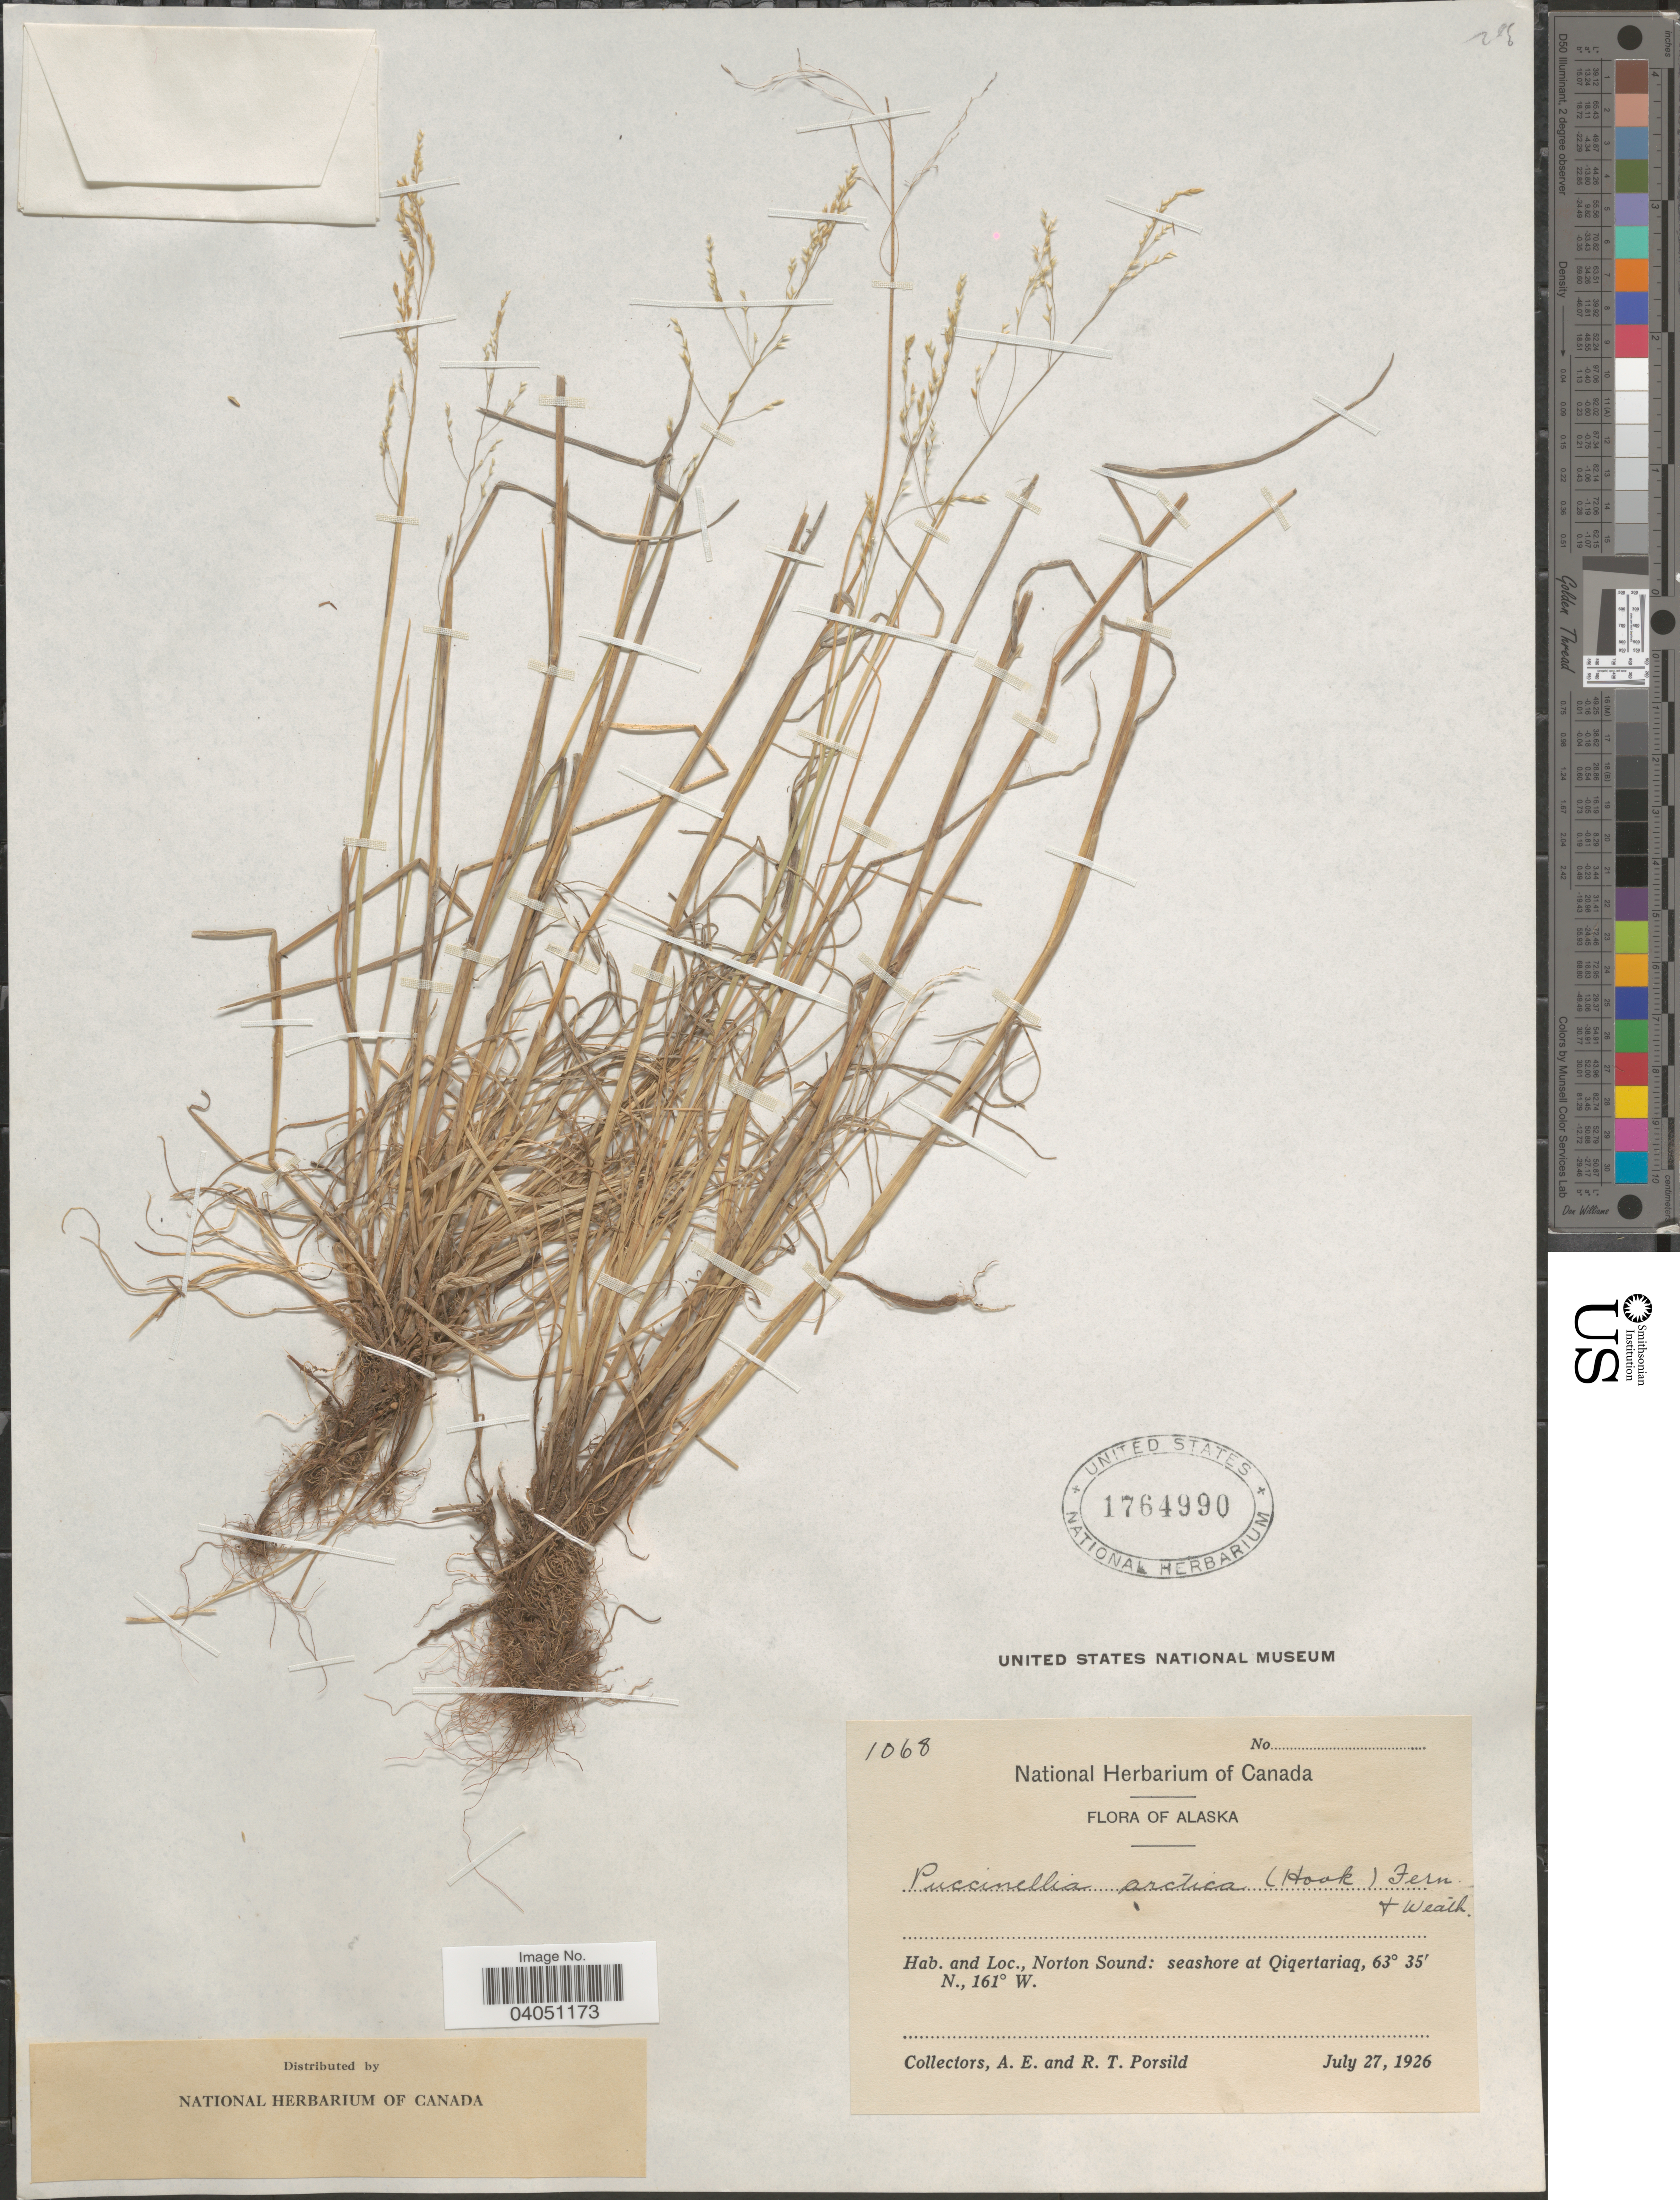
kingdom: Plantae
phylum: Tracheophyta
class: Liliopsida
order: Poales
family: Poaceae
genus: Puccinellia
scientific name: Puccinellia arctica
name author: (Hook.) & Weath.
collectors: A. E. Porsild & R. T. Porsild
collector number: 1068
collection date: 1926-07-27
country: United States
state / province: Alaska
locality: Norton Sound: seashore at Qiqertariaq.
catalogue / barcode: US 1764990